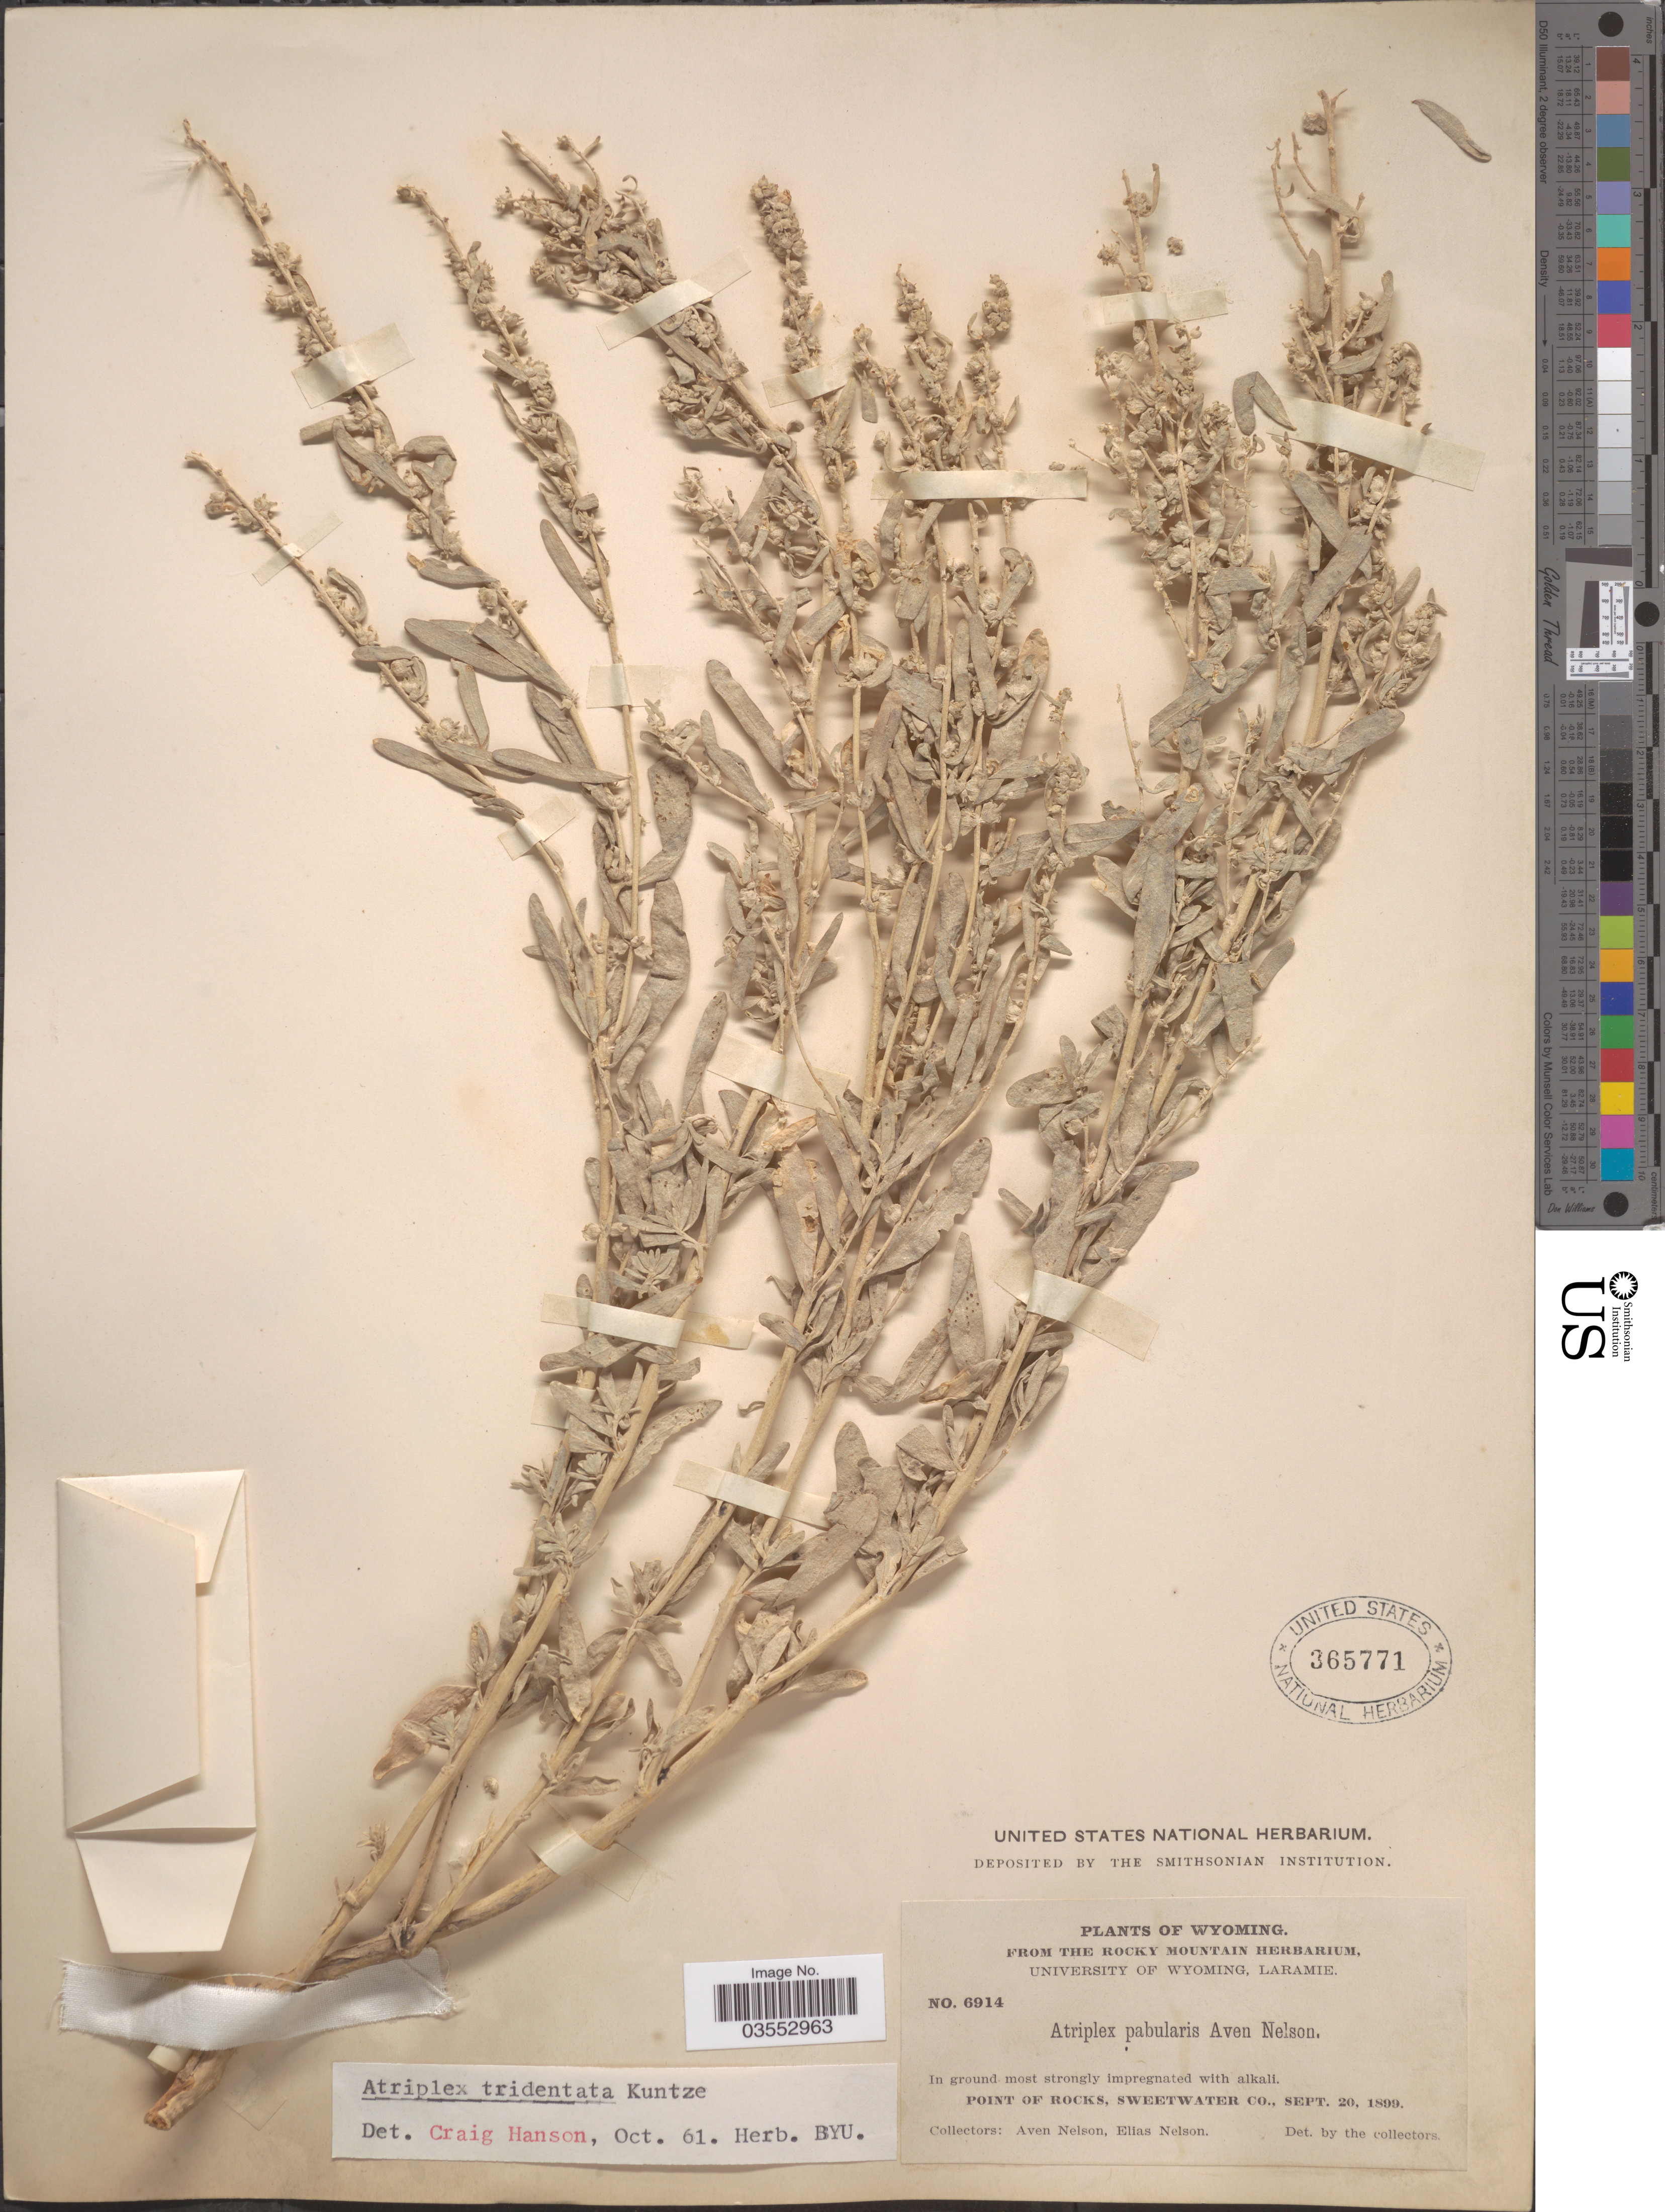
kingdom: Plantae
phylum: Tracheophyta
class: Magnoliopsida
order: Caryophyllales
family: Amaranthaceae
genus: Atriplex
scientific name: Atriplex tridentata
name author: Kuntze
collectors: A. Nelson & E. Nelson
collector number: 6914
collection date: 1899-09-20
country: United States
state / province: Wyoming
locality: Point of Rocks, Sweetwater Co.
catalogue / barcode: US 365771